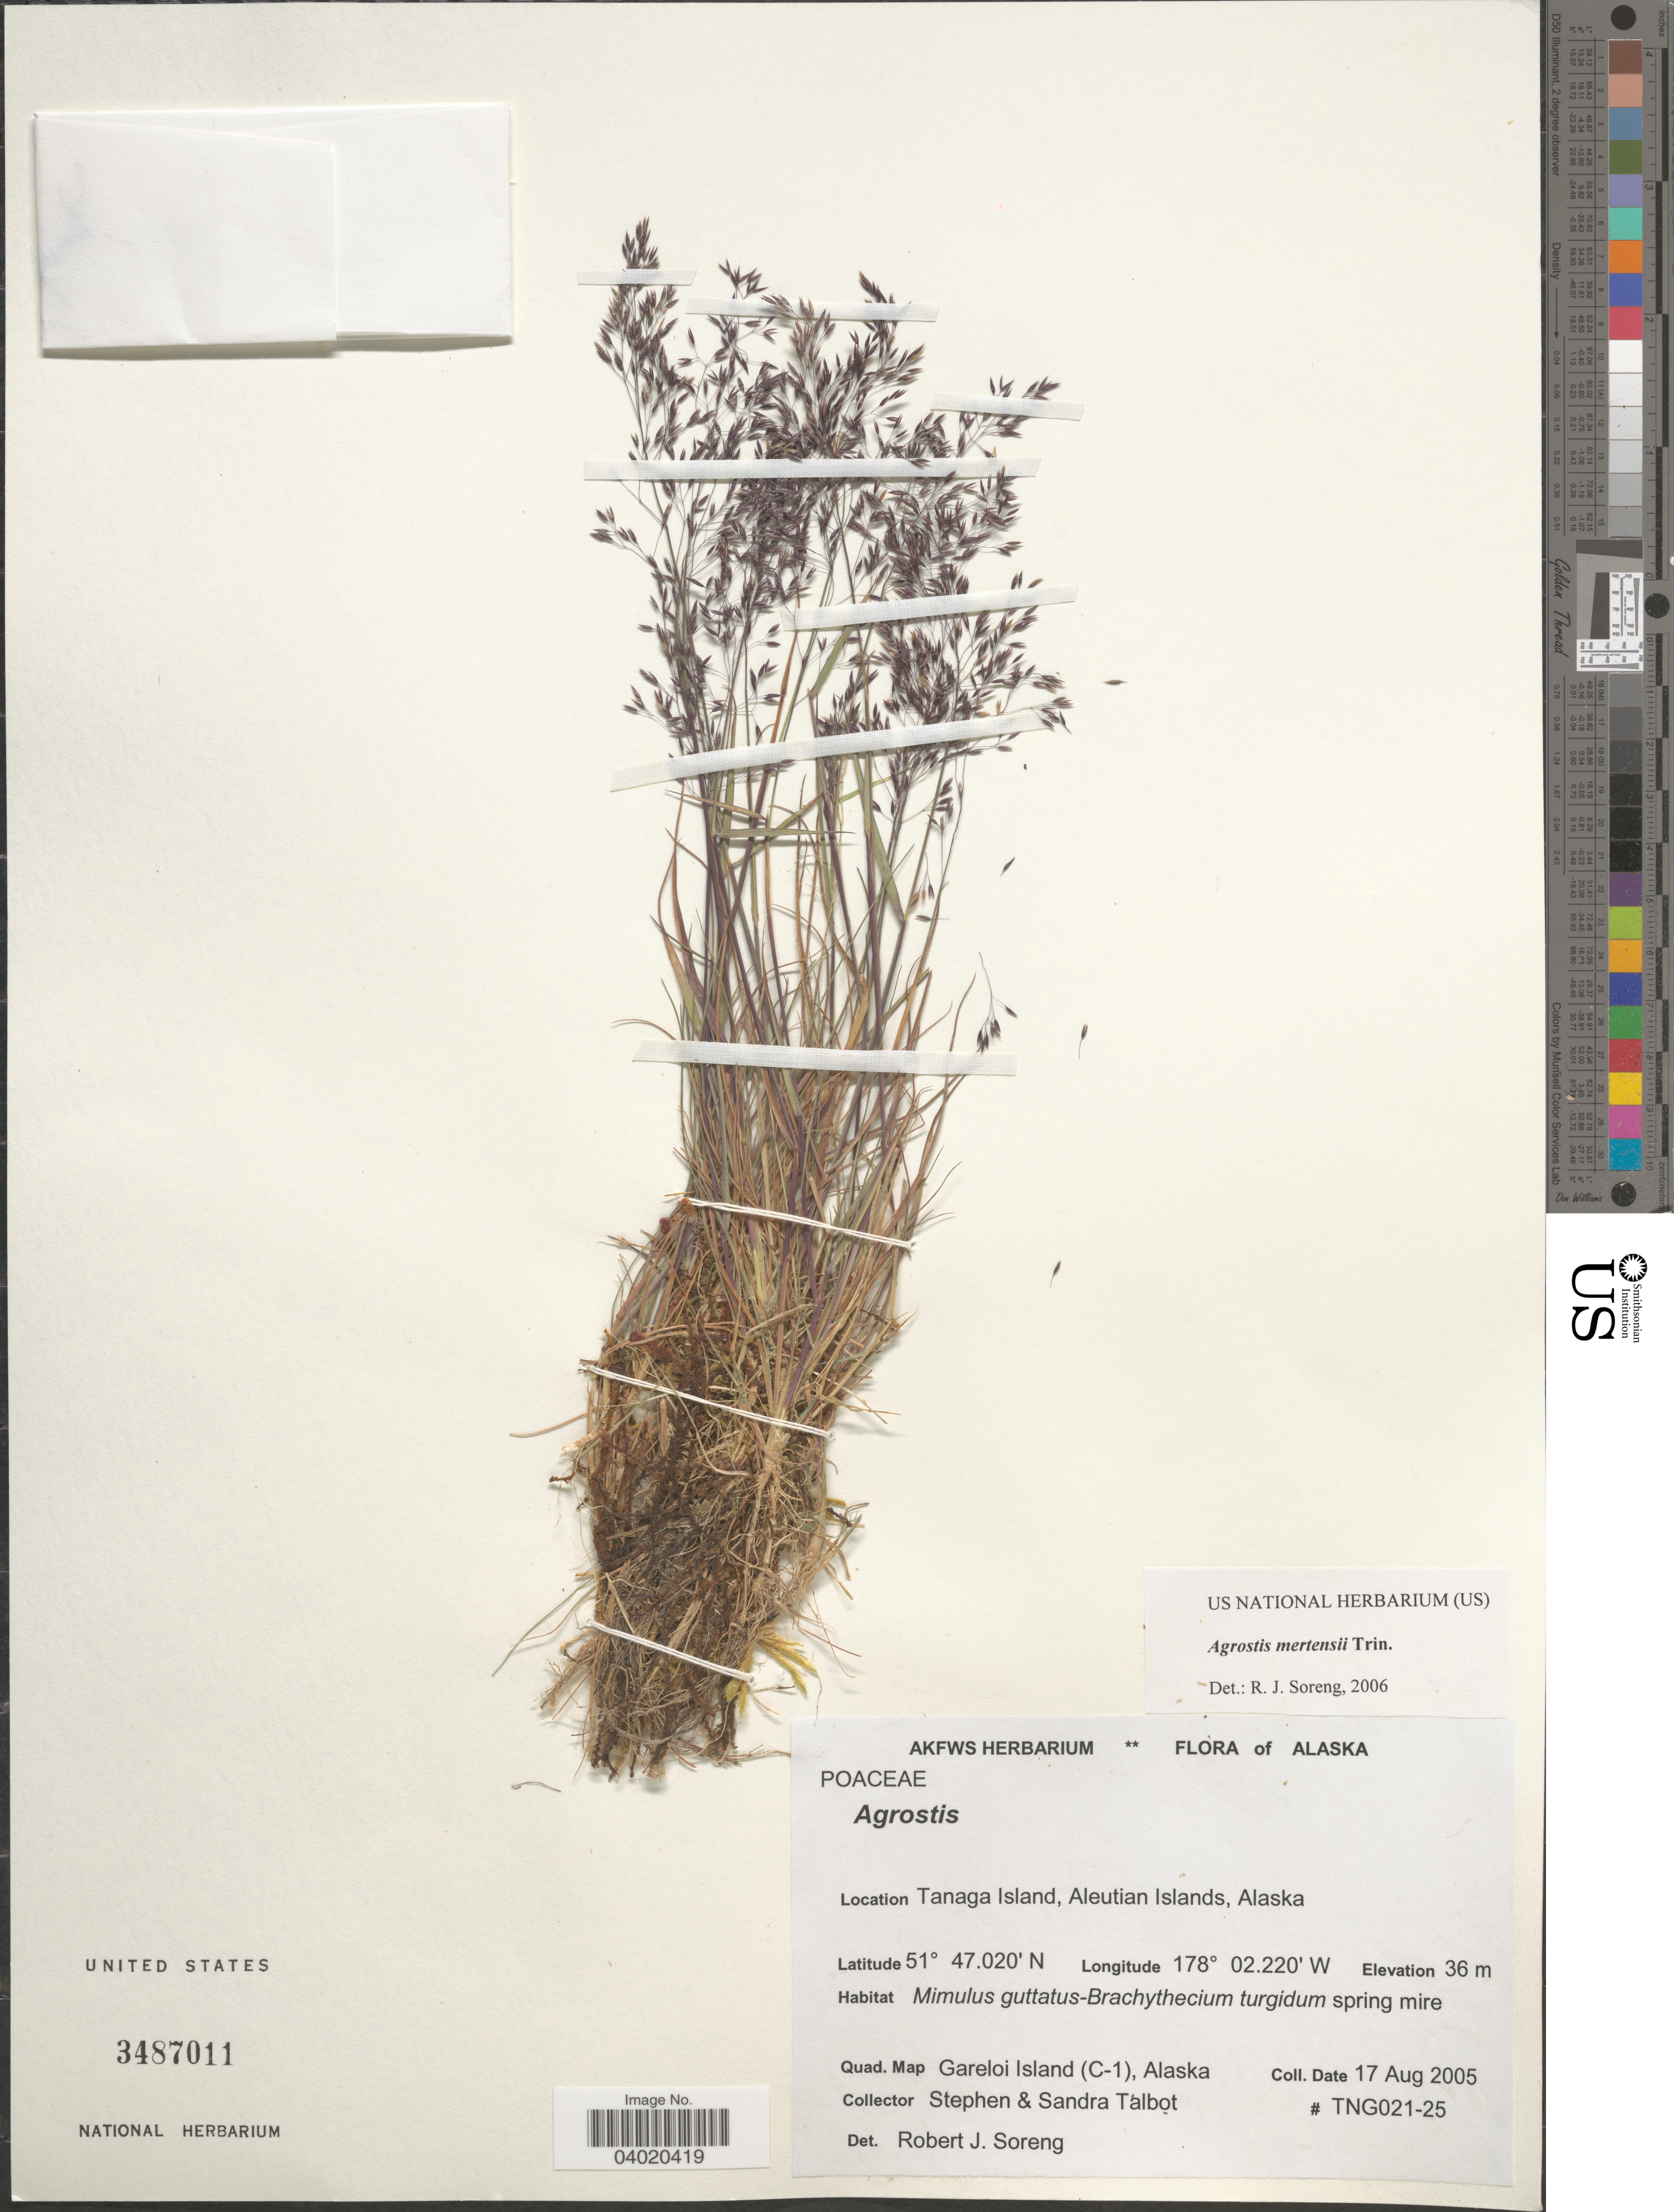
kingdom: Plantae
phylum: Tracheophyta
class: Liliopsida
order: Poales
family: Poaceae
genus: Agrostis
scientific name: Agrostis mertensii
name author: Trin.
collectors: S. S. Talbot & S. Talbot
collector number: TNG021-25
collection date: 2005-08-17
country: United States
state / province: Alaska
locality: Tanaga Island, Aleutian Islands. Quad. Map Gareloi Islands (C-1).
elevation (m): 36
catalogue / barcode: US 3487011